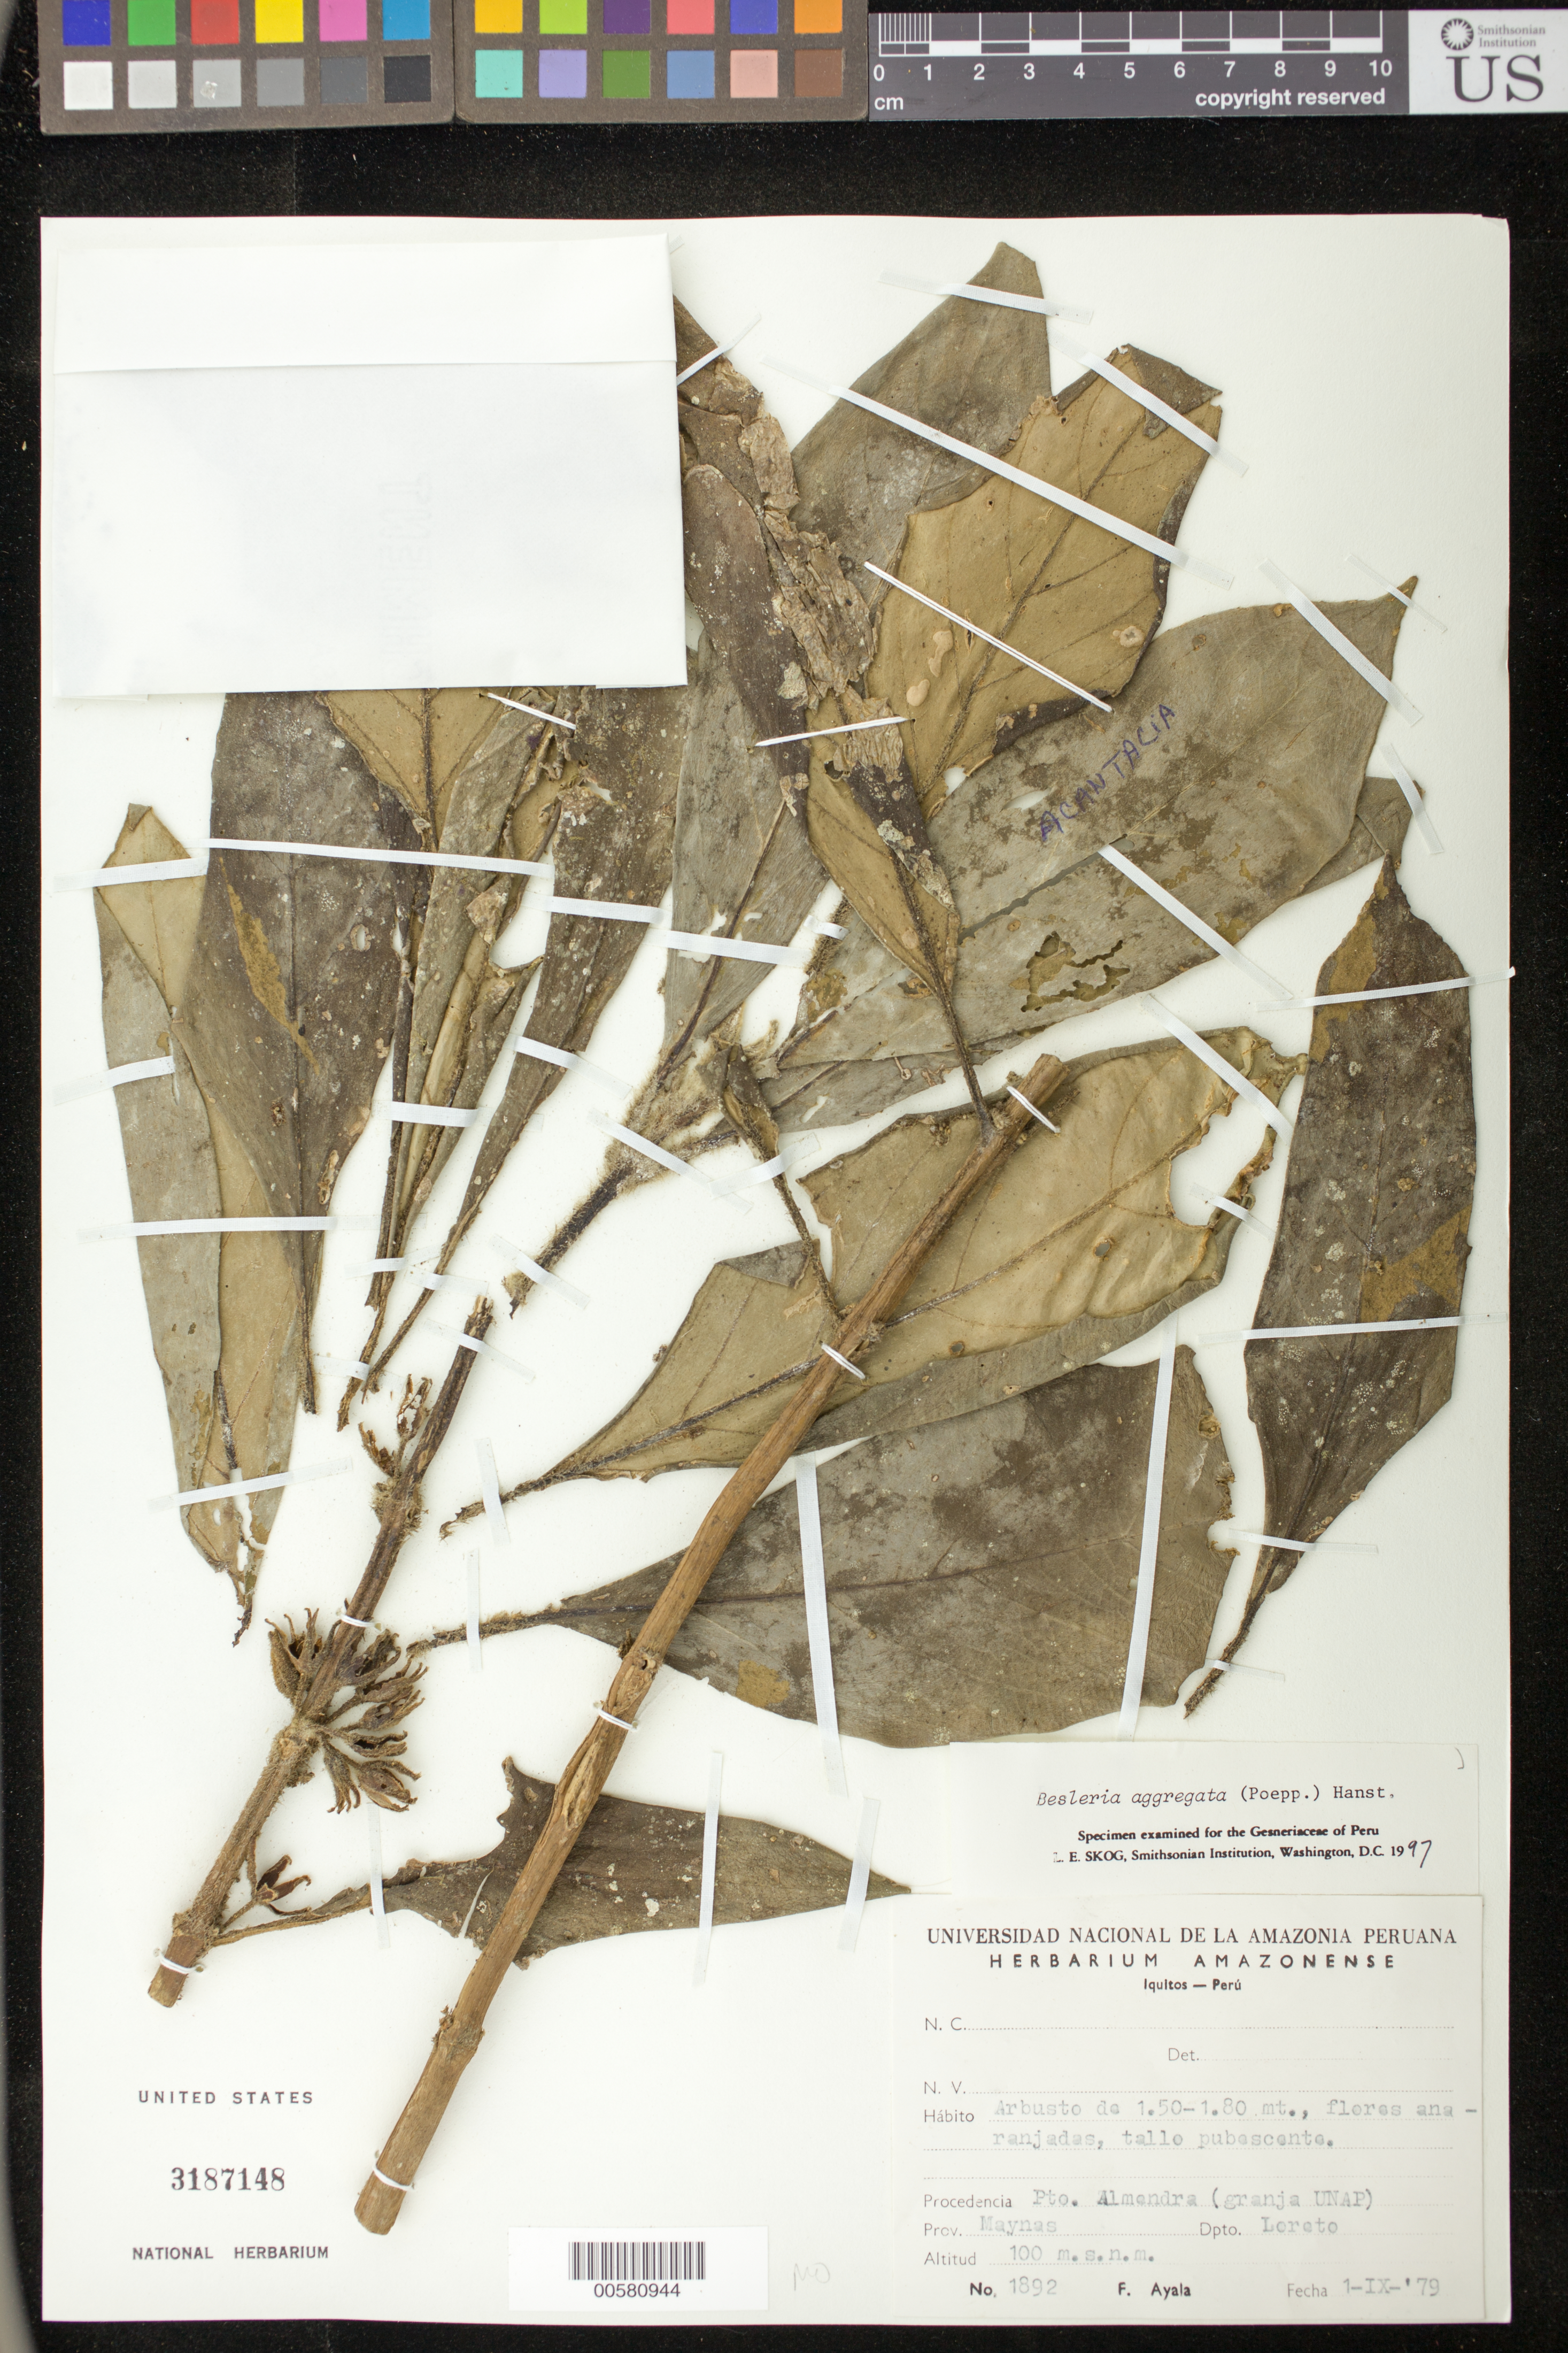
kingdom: Plantae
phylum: Tracheophyta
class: Magnoliopsida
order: Lamiales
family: Gesneriaceae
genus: Besleria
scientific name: Besleria aggregata var. aggregata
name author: (Mart.) Hanst.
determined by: Skog, Laurence E.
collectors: F. Ayala F.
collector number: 1892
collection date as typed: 01 Sep 1979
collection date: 1979-09-01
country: Peru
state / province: Loreto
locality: Prov. Maynas; Pto. Almendra (granja UNAP)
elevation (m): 100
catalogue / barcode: US 3187148